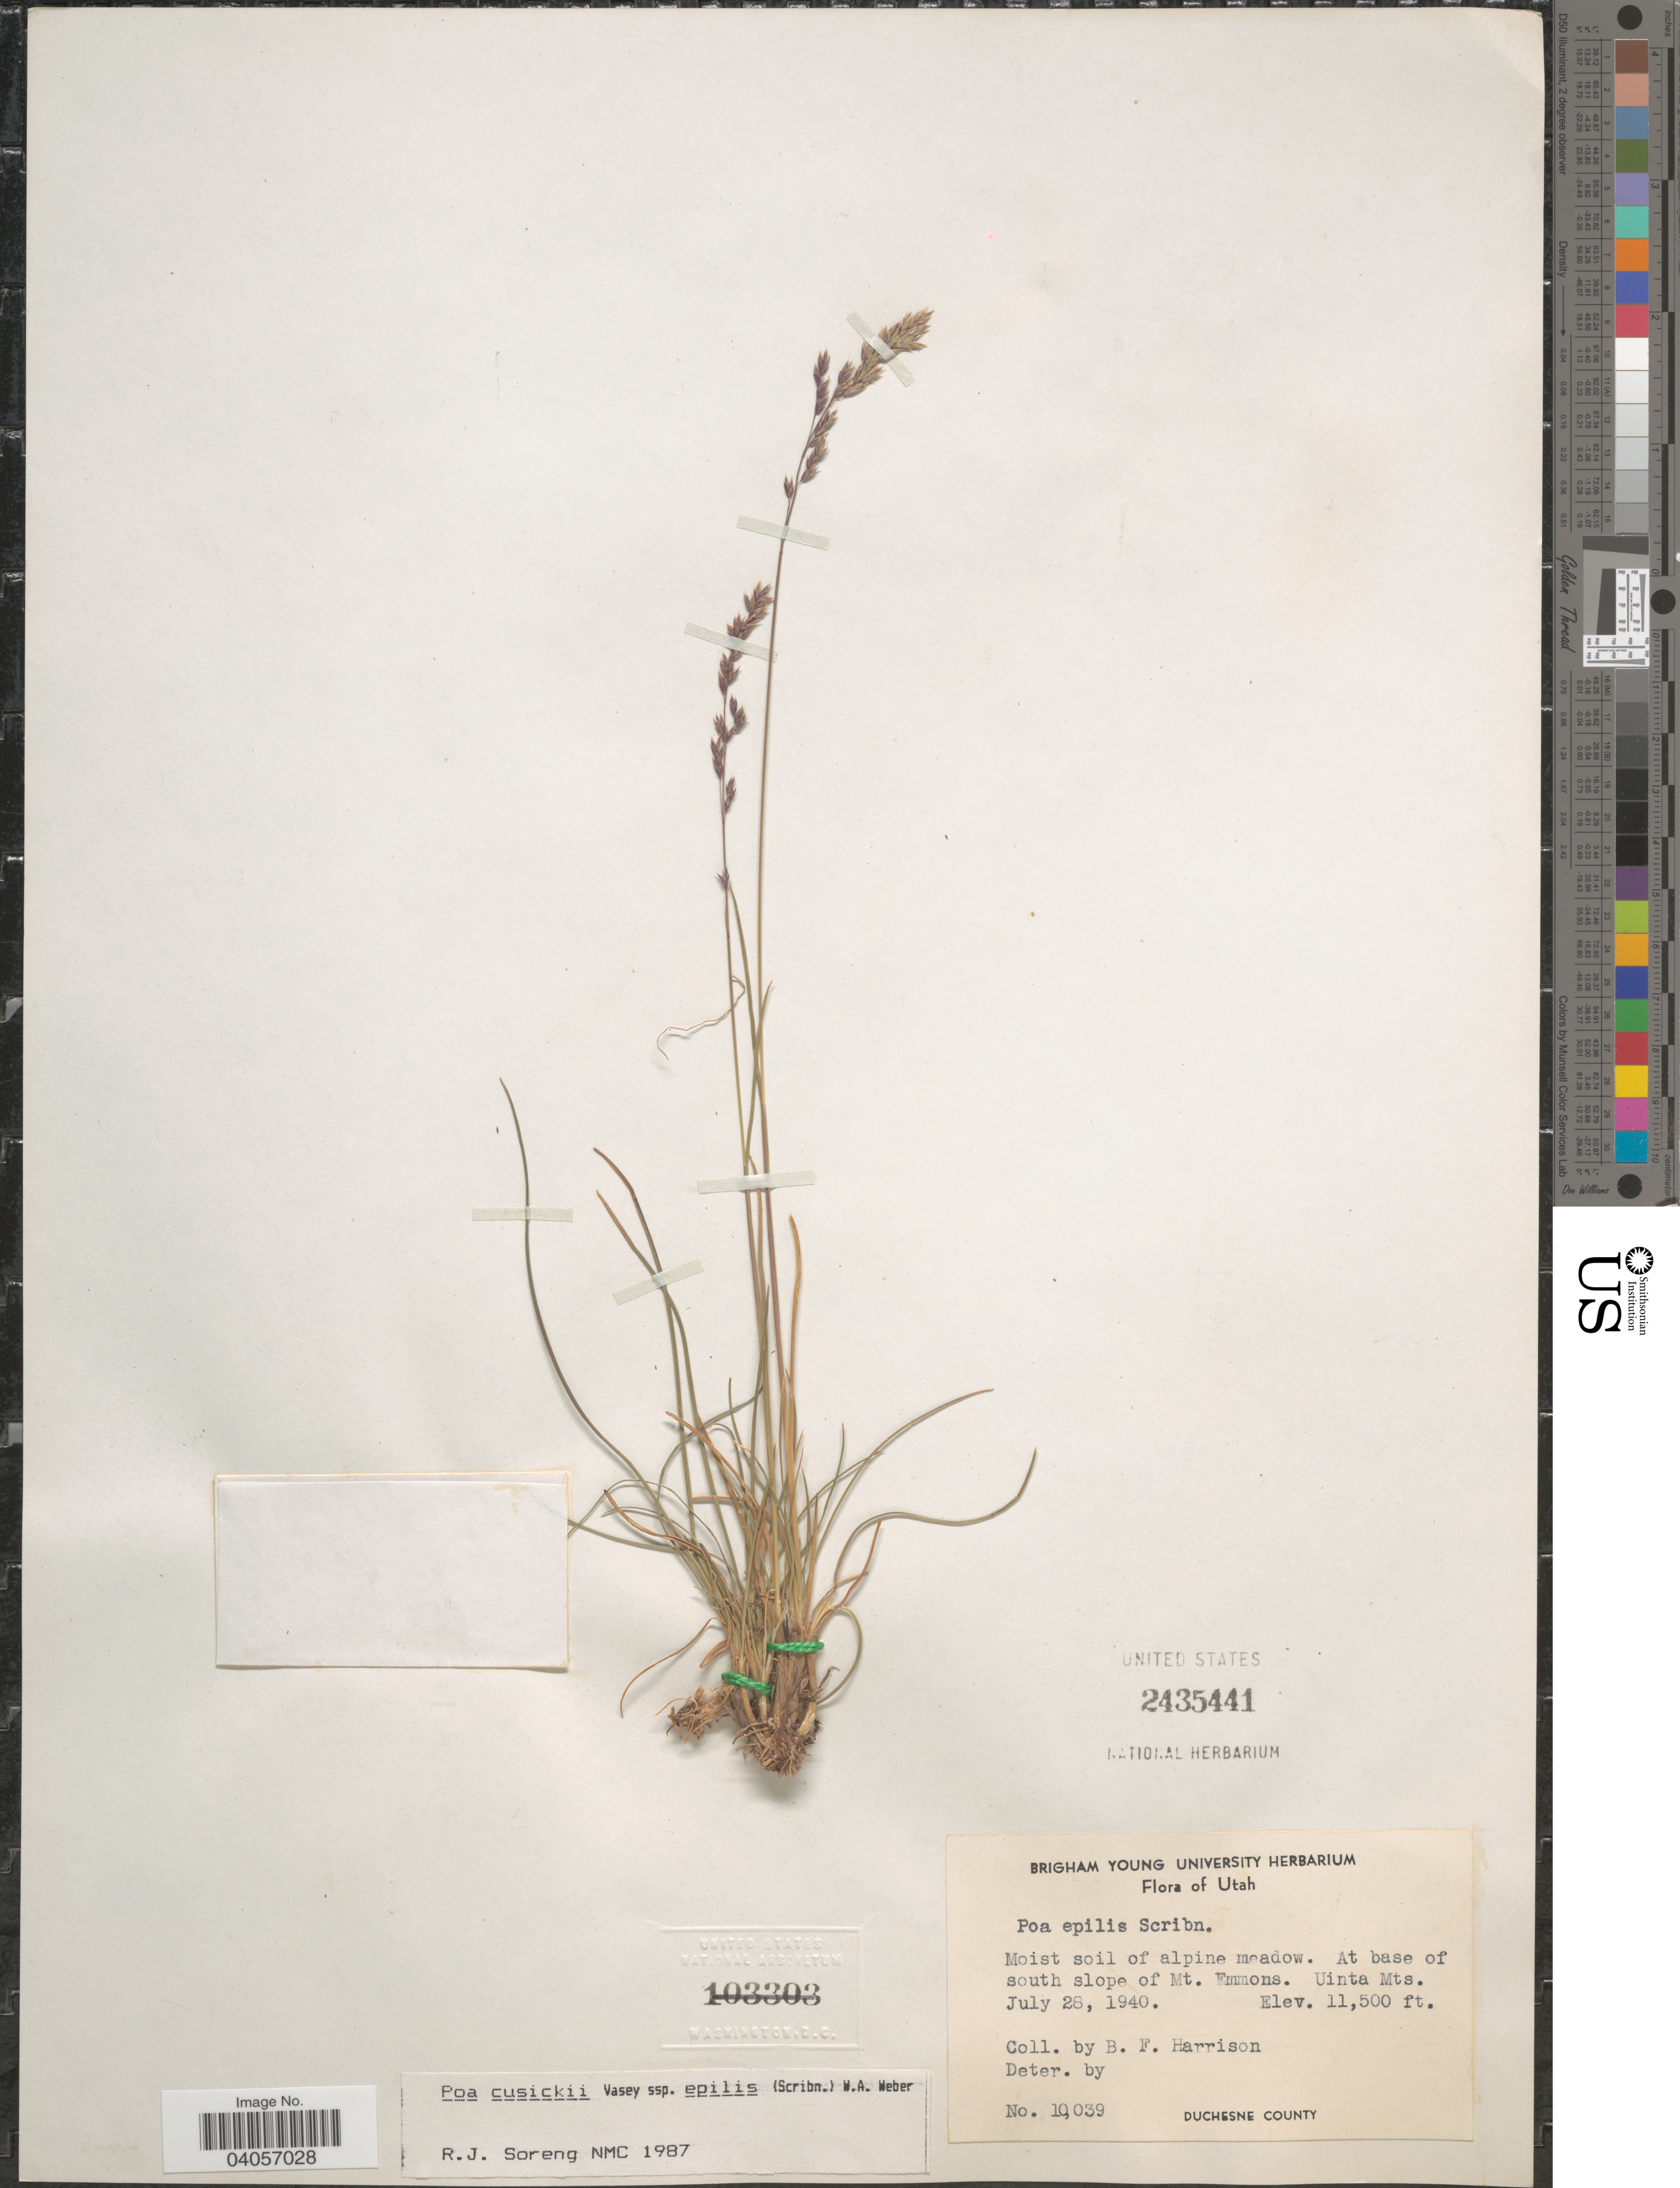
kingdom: Plantae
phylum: Tracheophyta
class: Liliopsida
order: Poales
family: Poaceae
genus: Poa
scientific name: Poa cusickii subsp. epilis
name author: (Scribn.) W.A. Weber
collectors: B. F. Harrison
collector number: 10039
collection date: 1940-07-28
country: United States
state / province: Utah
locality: At base of south slope of Mt. Emmons. Uinta Mts. Duchesne County.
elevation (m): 3505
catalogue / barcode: US 2435441